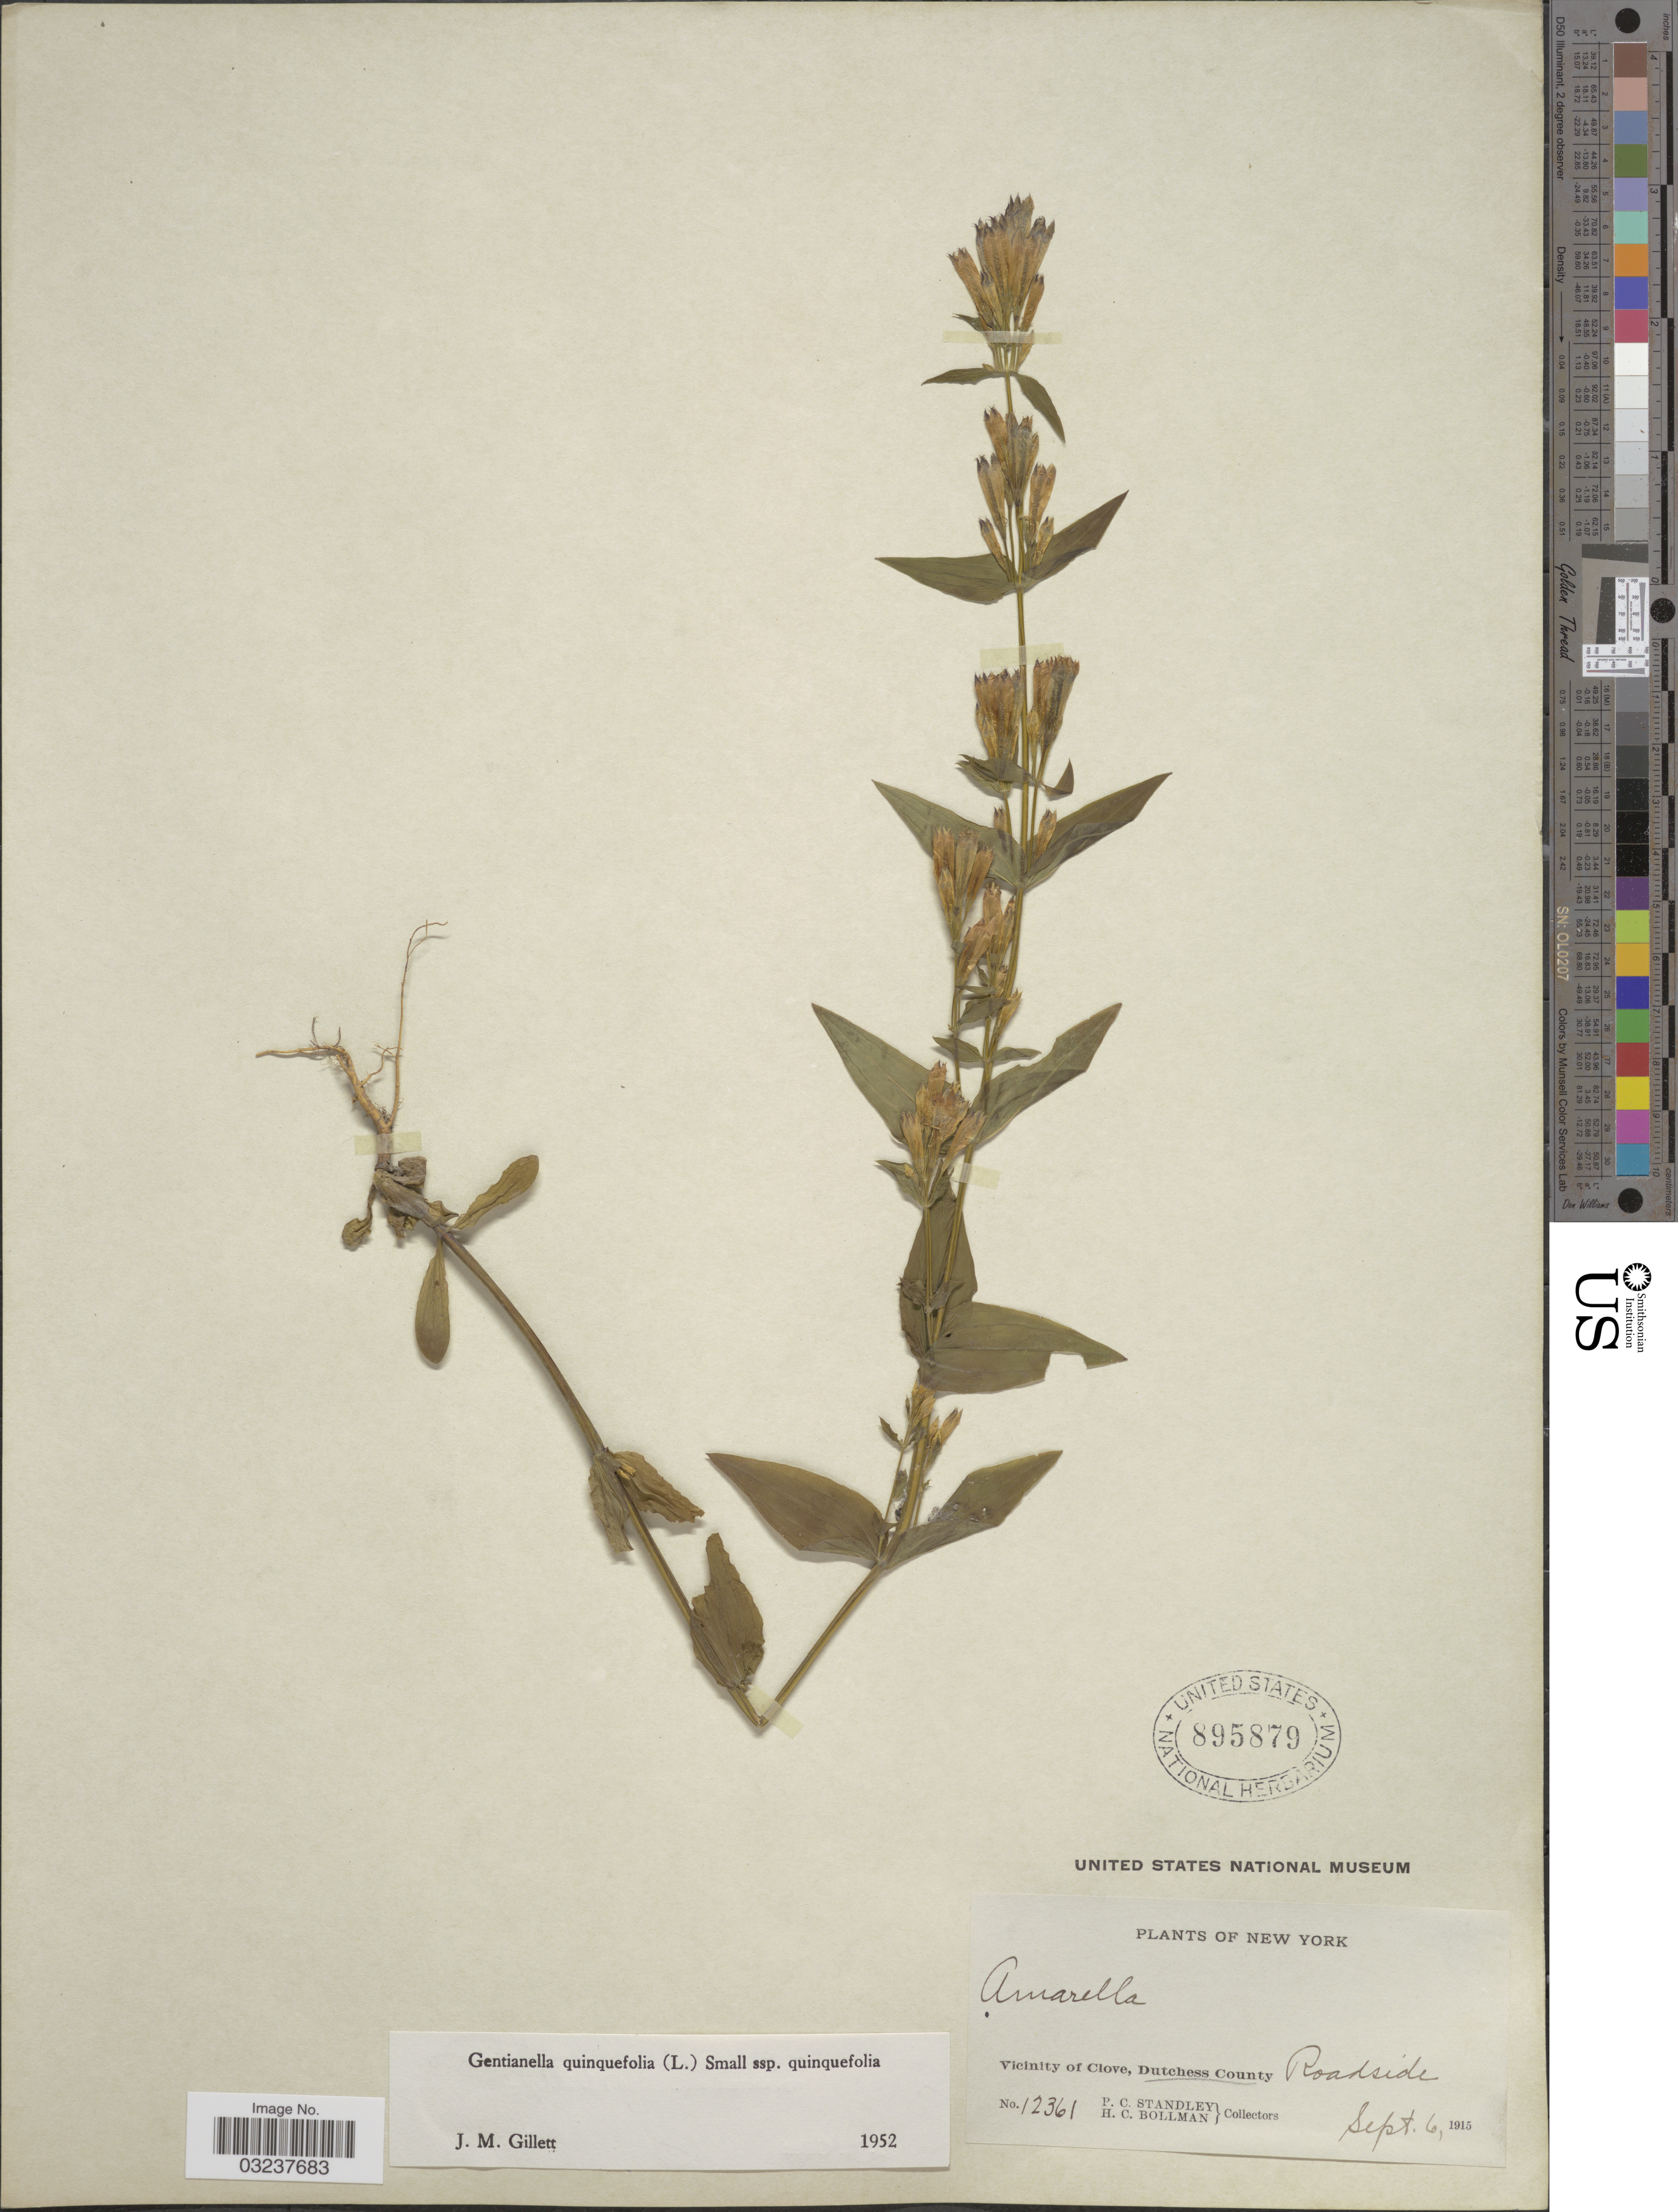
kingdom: Plantae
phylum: Tracheophyta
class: Magnoliopsida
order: Gentianales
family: Gentianaceae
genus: Gentianella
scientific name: Gentianella quinquefolia subsp. quinquefolia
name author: (L.) Small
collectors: P. C. Standley & H. C. Bollman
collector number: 12361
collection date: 1915-09-06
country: United States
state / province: New York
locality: Vicinity of Clove, Dutchess County.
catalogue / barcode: US 895879